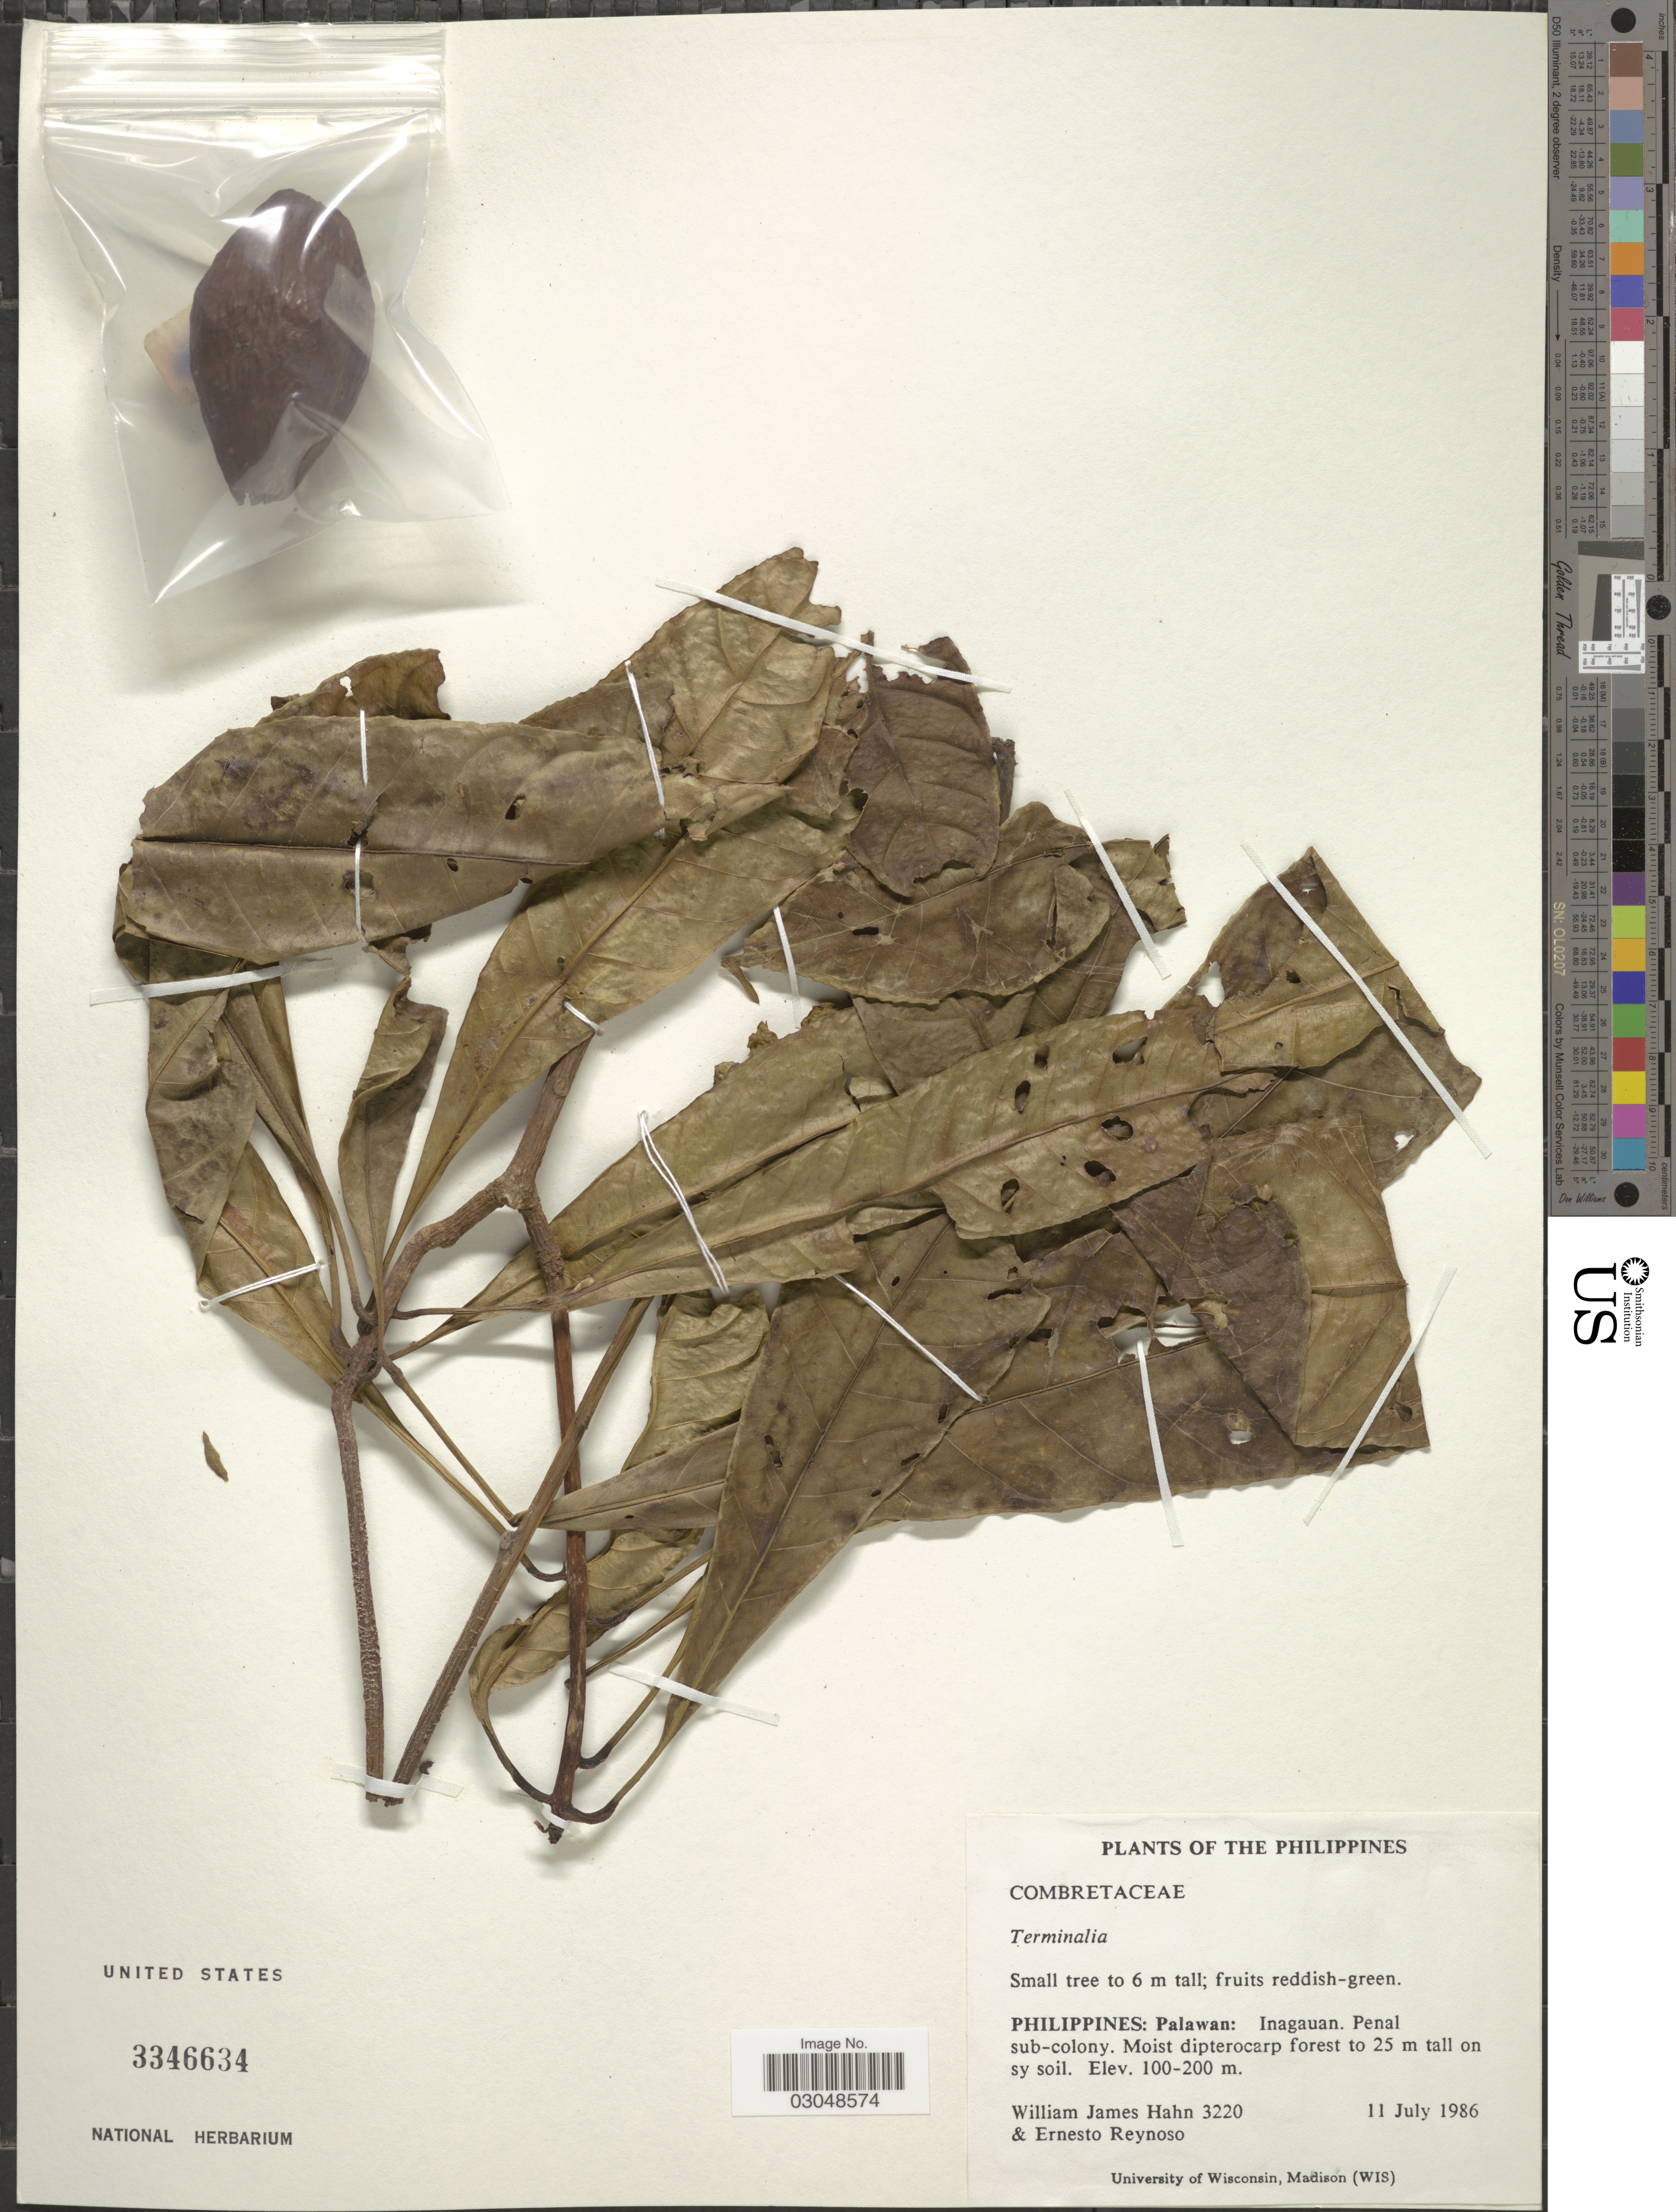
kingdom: Plantae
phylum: Tracheophyta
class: Magnoliopsida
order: Myrtales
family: Combretaceae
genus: Terminalia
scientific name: Terminalia sp.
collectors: W. J. Hahn & E. Reynoso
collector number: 3220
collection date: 1986-07-11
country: Philippines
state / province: Mimaropa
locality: Palawan: Inagauan.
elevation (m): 100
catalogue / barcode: US 3346634